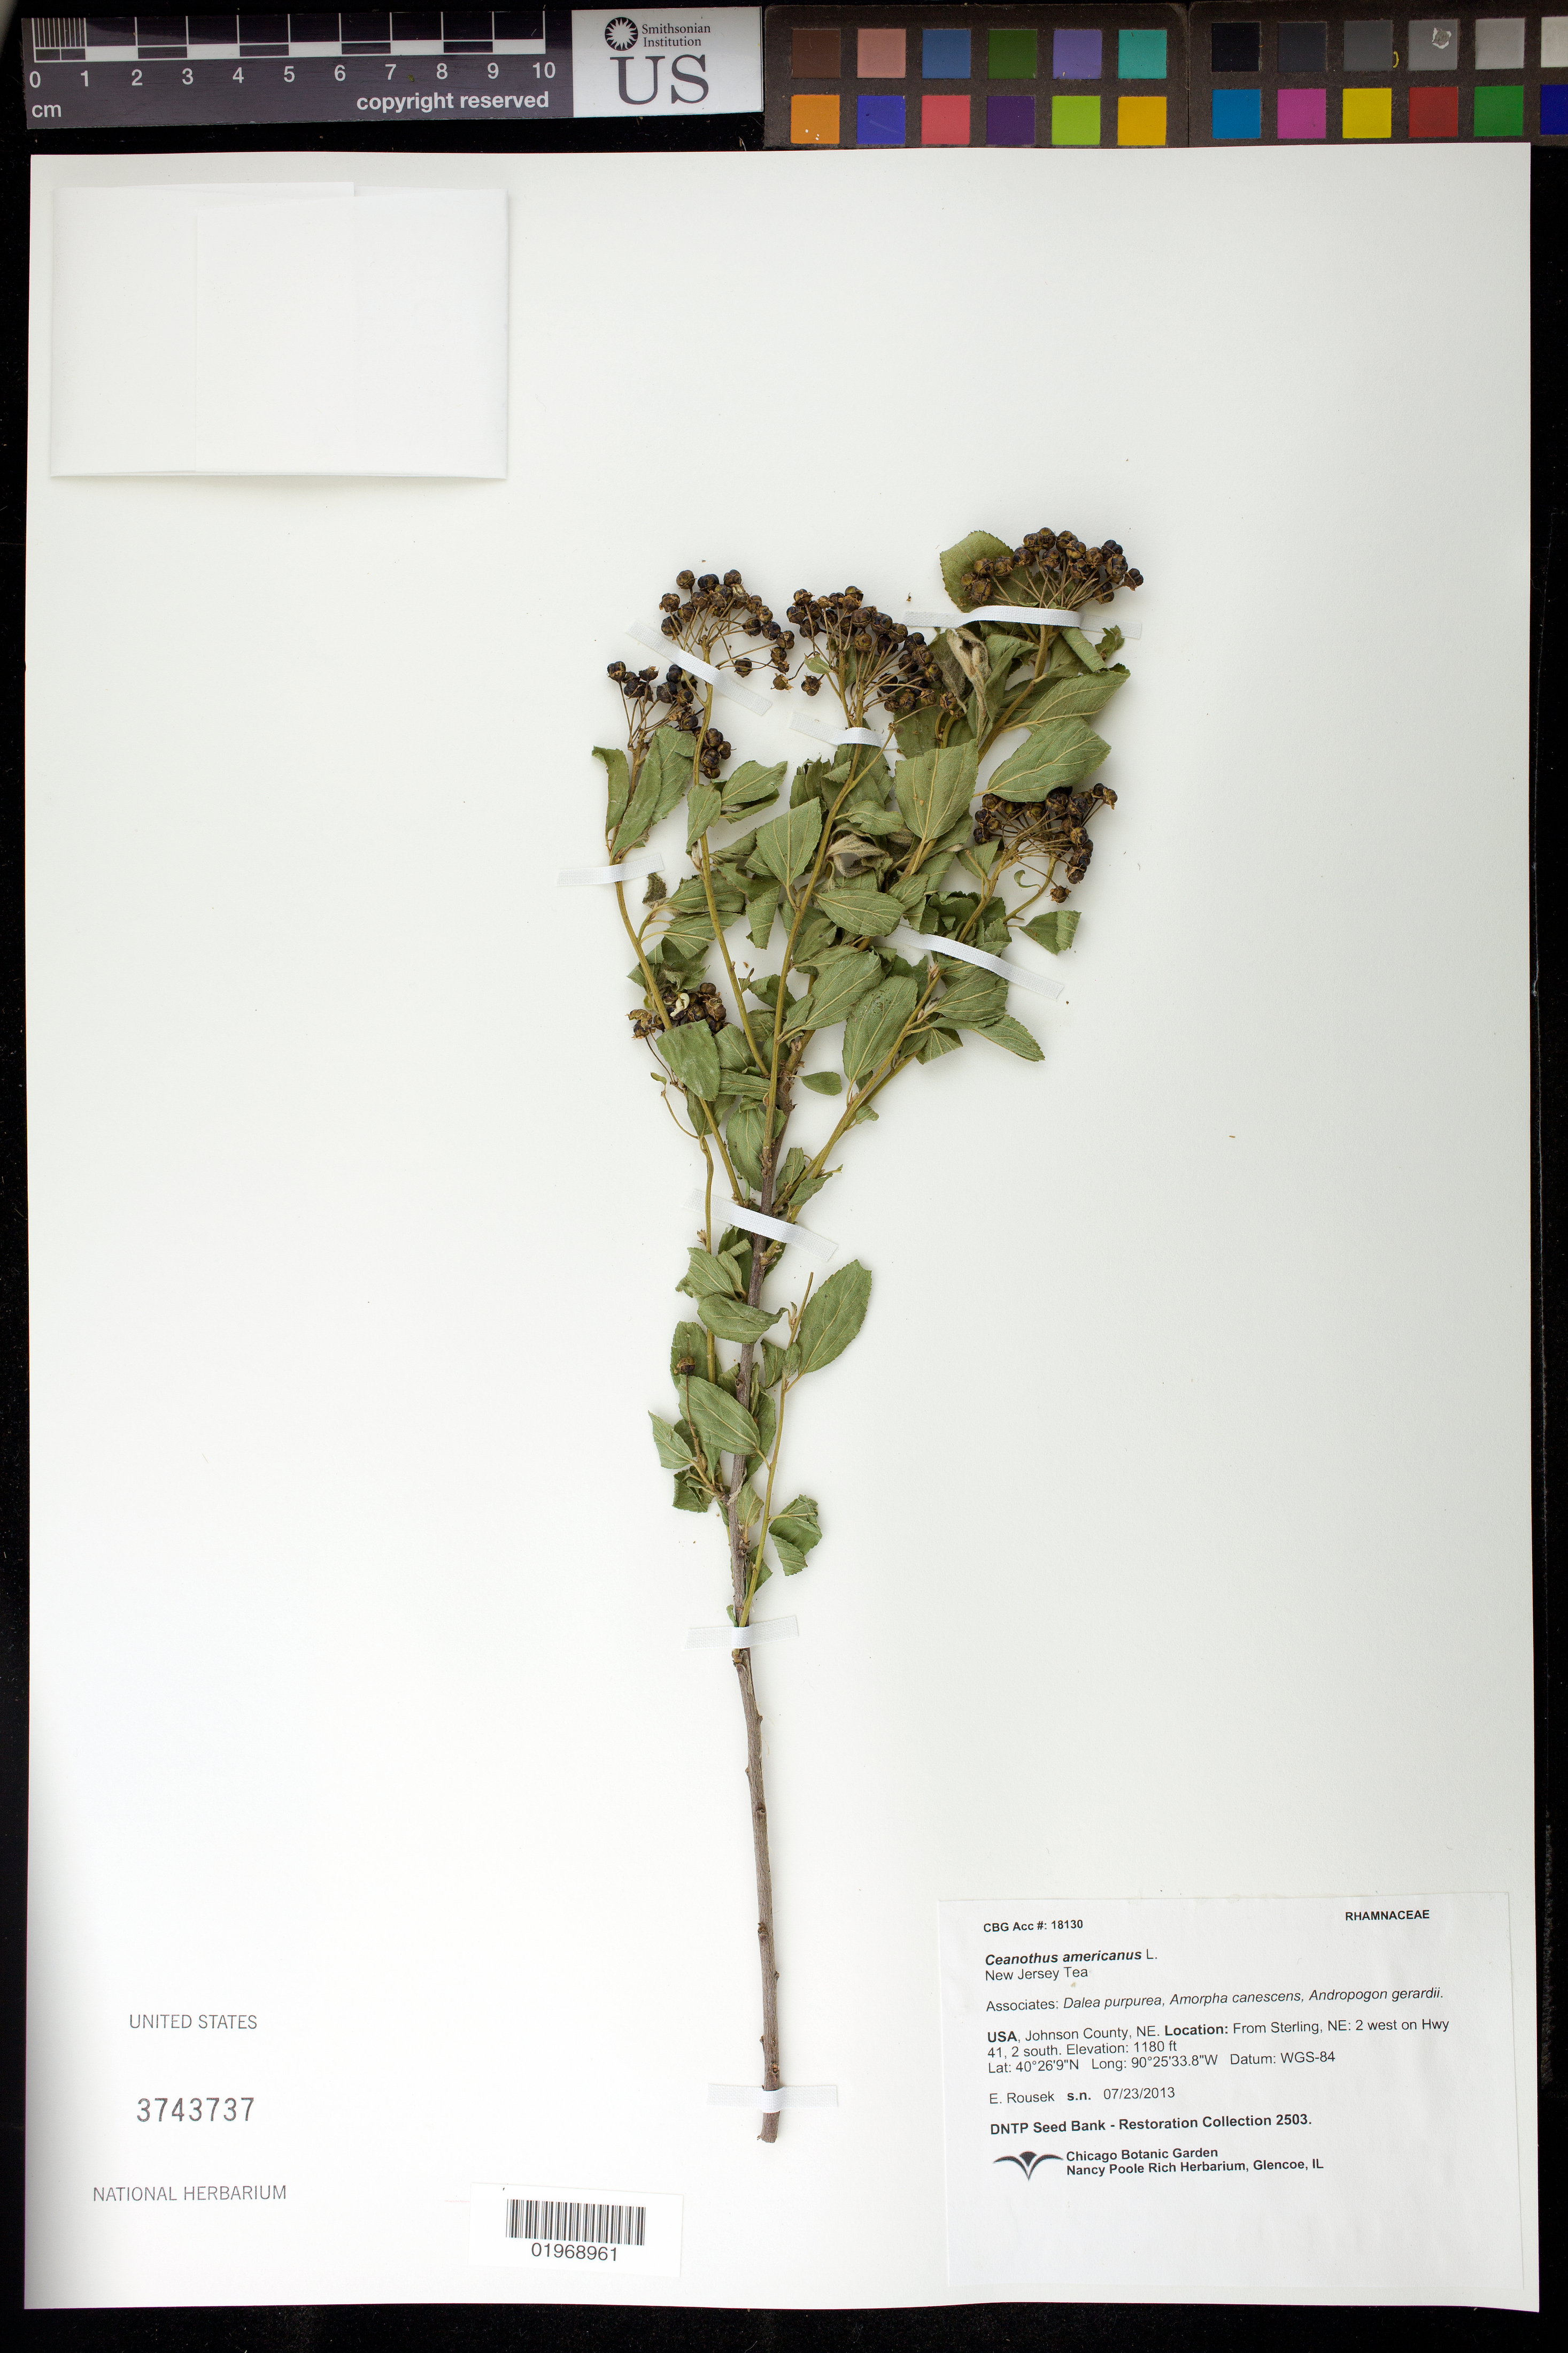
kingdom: Plantae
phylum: Tracheophyta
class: Magnoliopsida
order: Rosales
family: Rhamnaceae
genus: Ceanothus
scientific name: Ceanothus americanus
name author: L.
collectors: E. Rousek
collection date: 2013-07-23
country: United States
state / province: Nebraska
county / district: Johnson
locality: From Sterling, 2 miles west on Hwy 41,2 south.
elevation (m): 360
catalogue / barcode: US 3743737